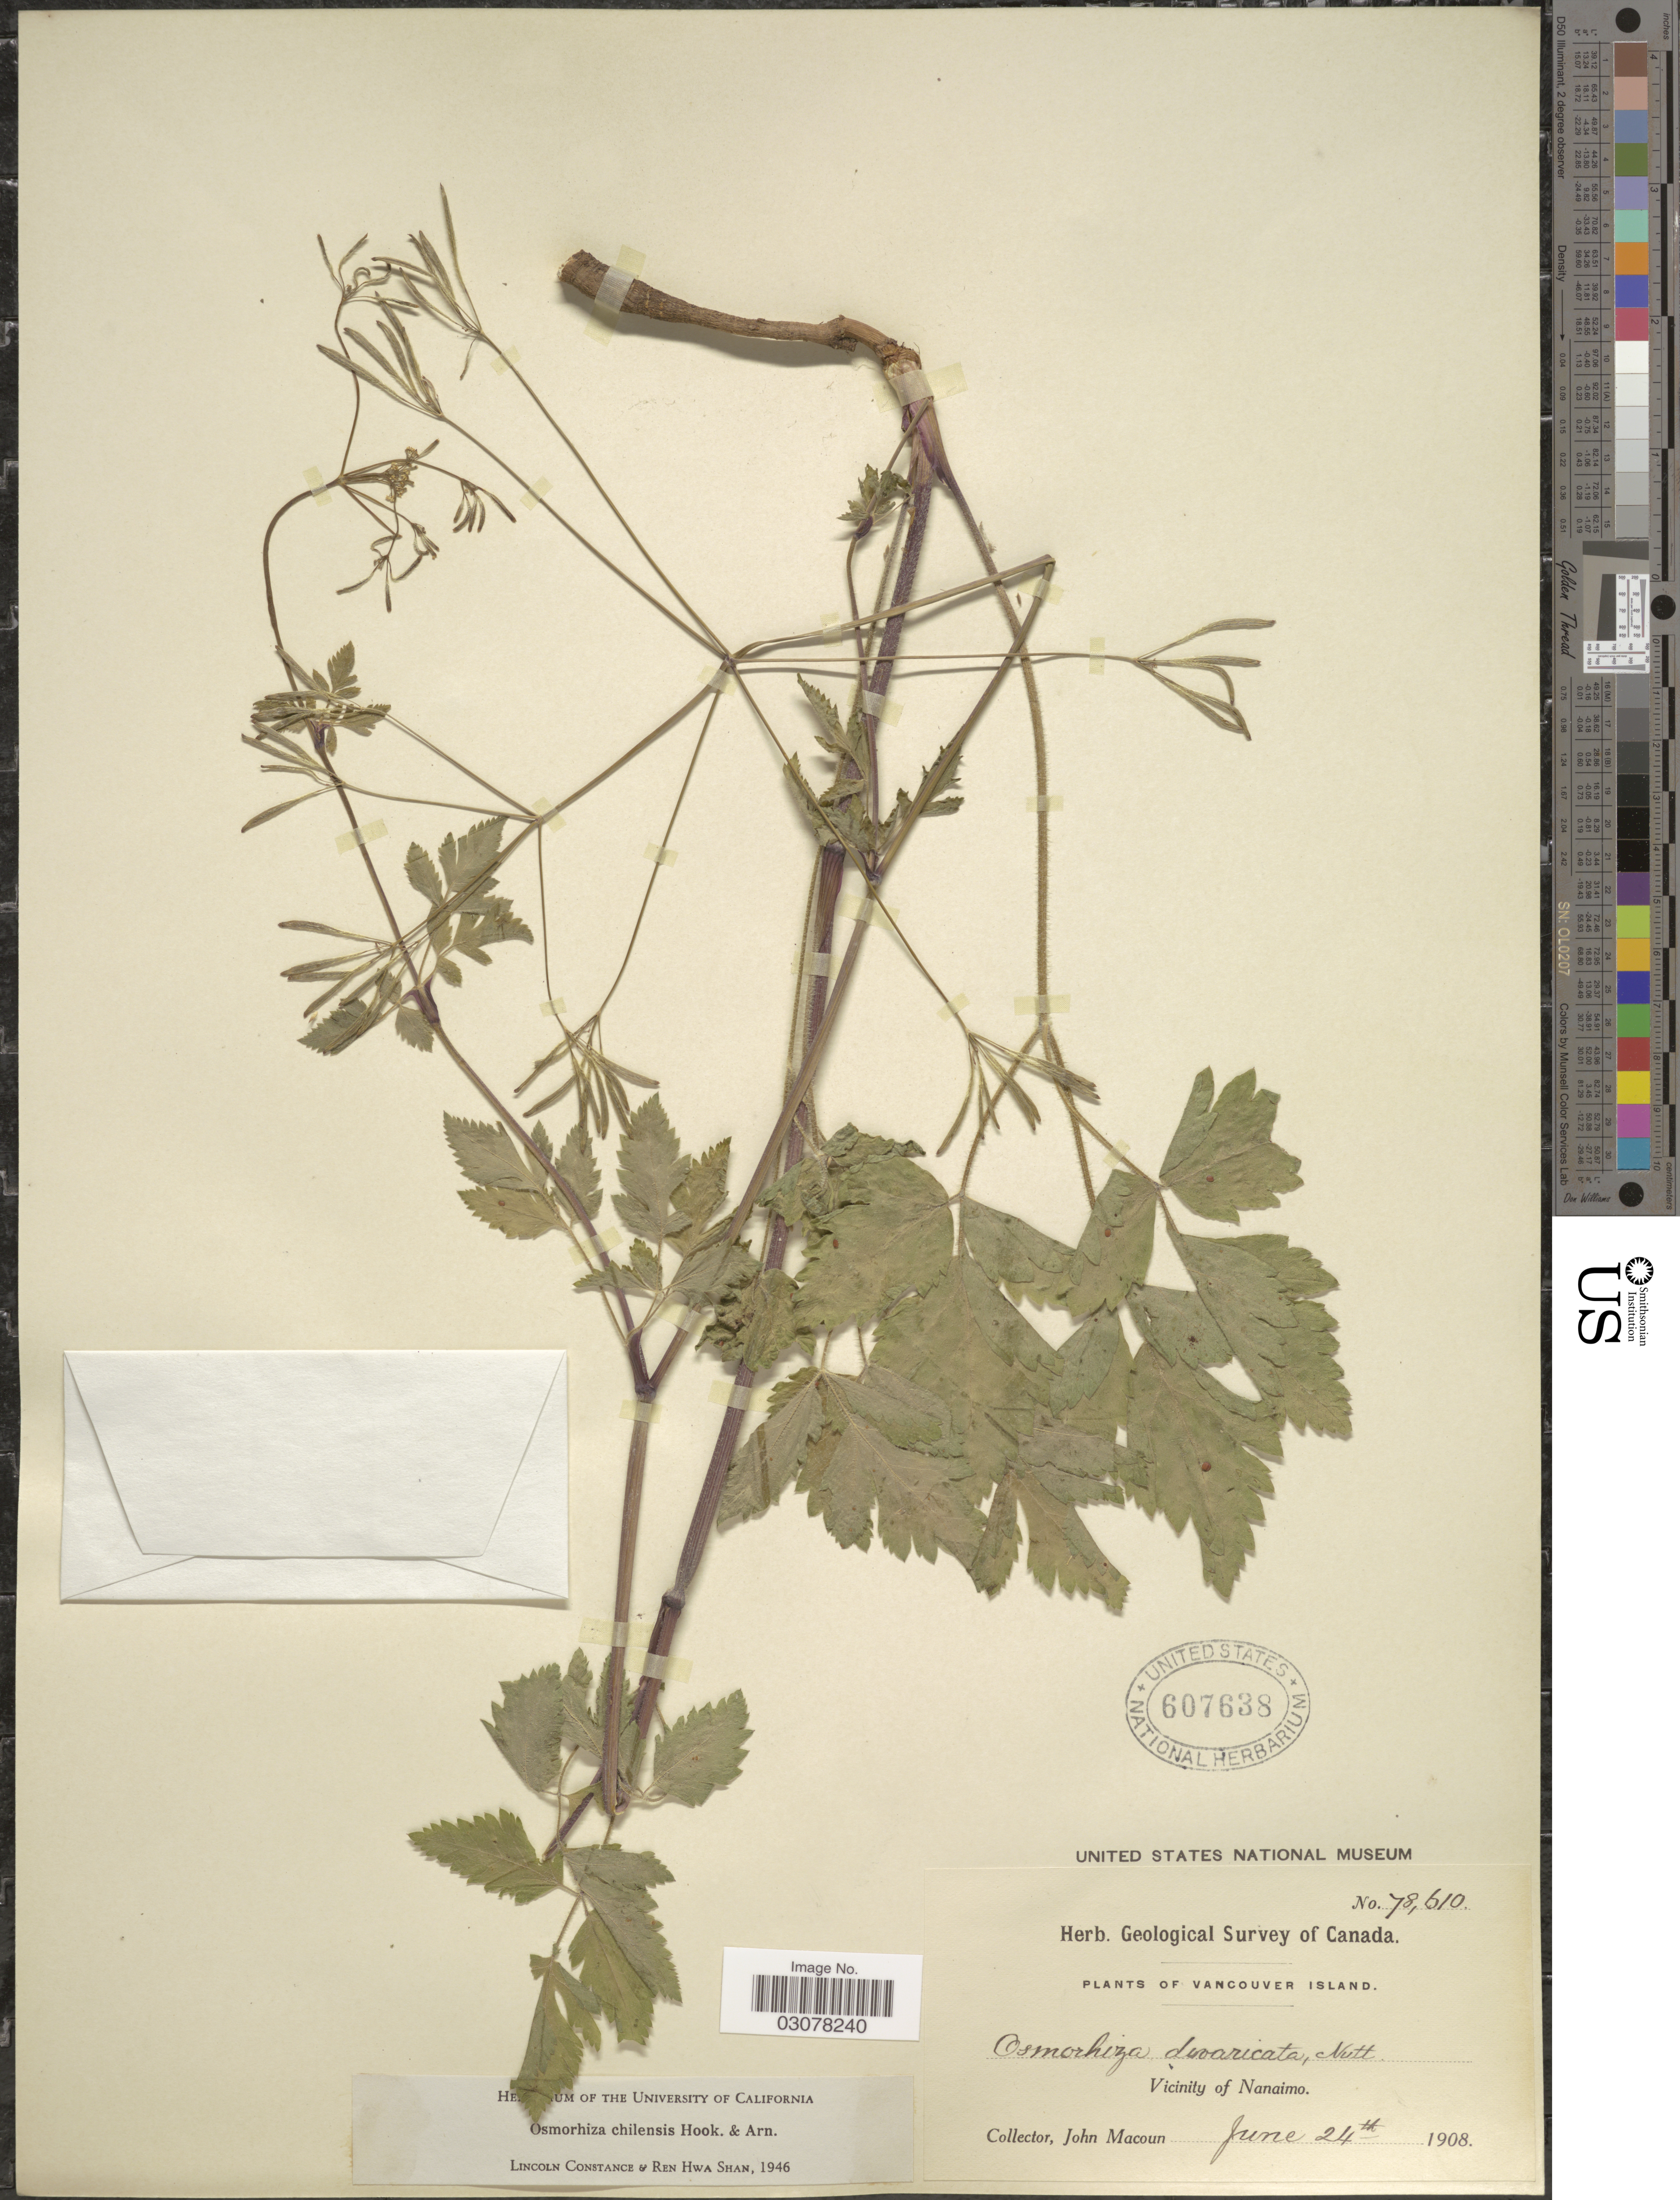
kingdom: Plantae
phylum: Tracheophyta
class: Magnoliopsida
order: Apiales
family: Apiaceae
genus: Osmorhiza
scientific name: Osmorhiza chilensis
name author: Hook. & Arn.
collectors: J. Macoun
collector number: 78610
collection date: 1908-06-24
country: Canada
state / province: British Columbia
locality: Vancouver Island. Vicinity of Nanaimo.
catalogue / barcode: US 607638